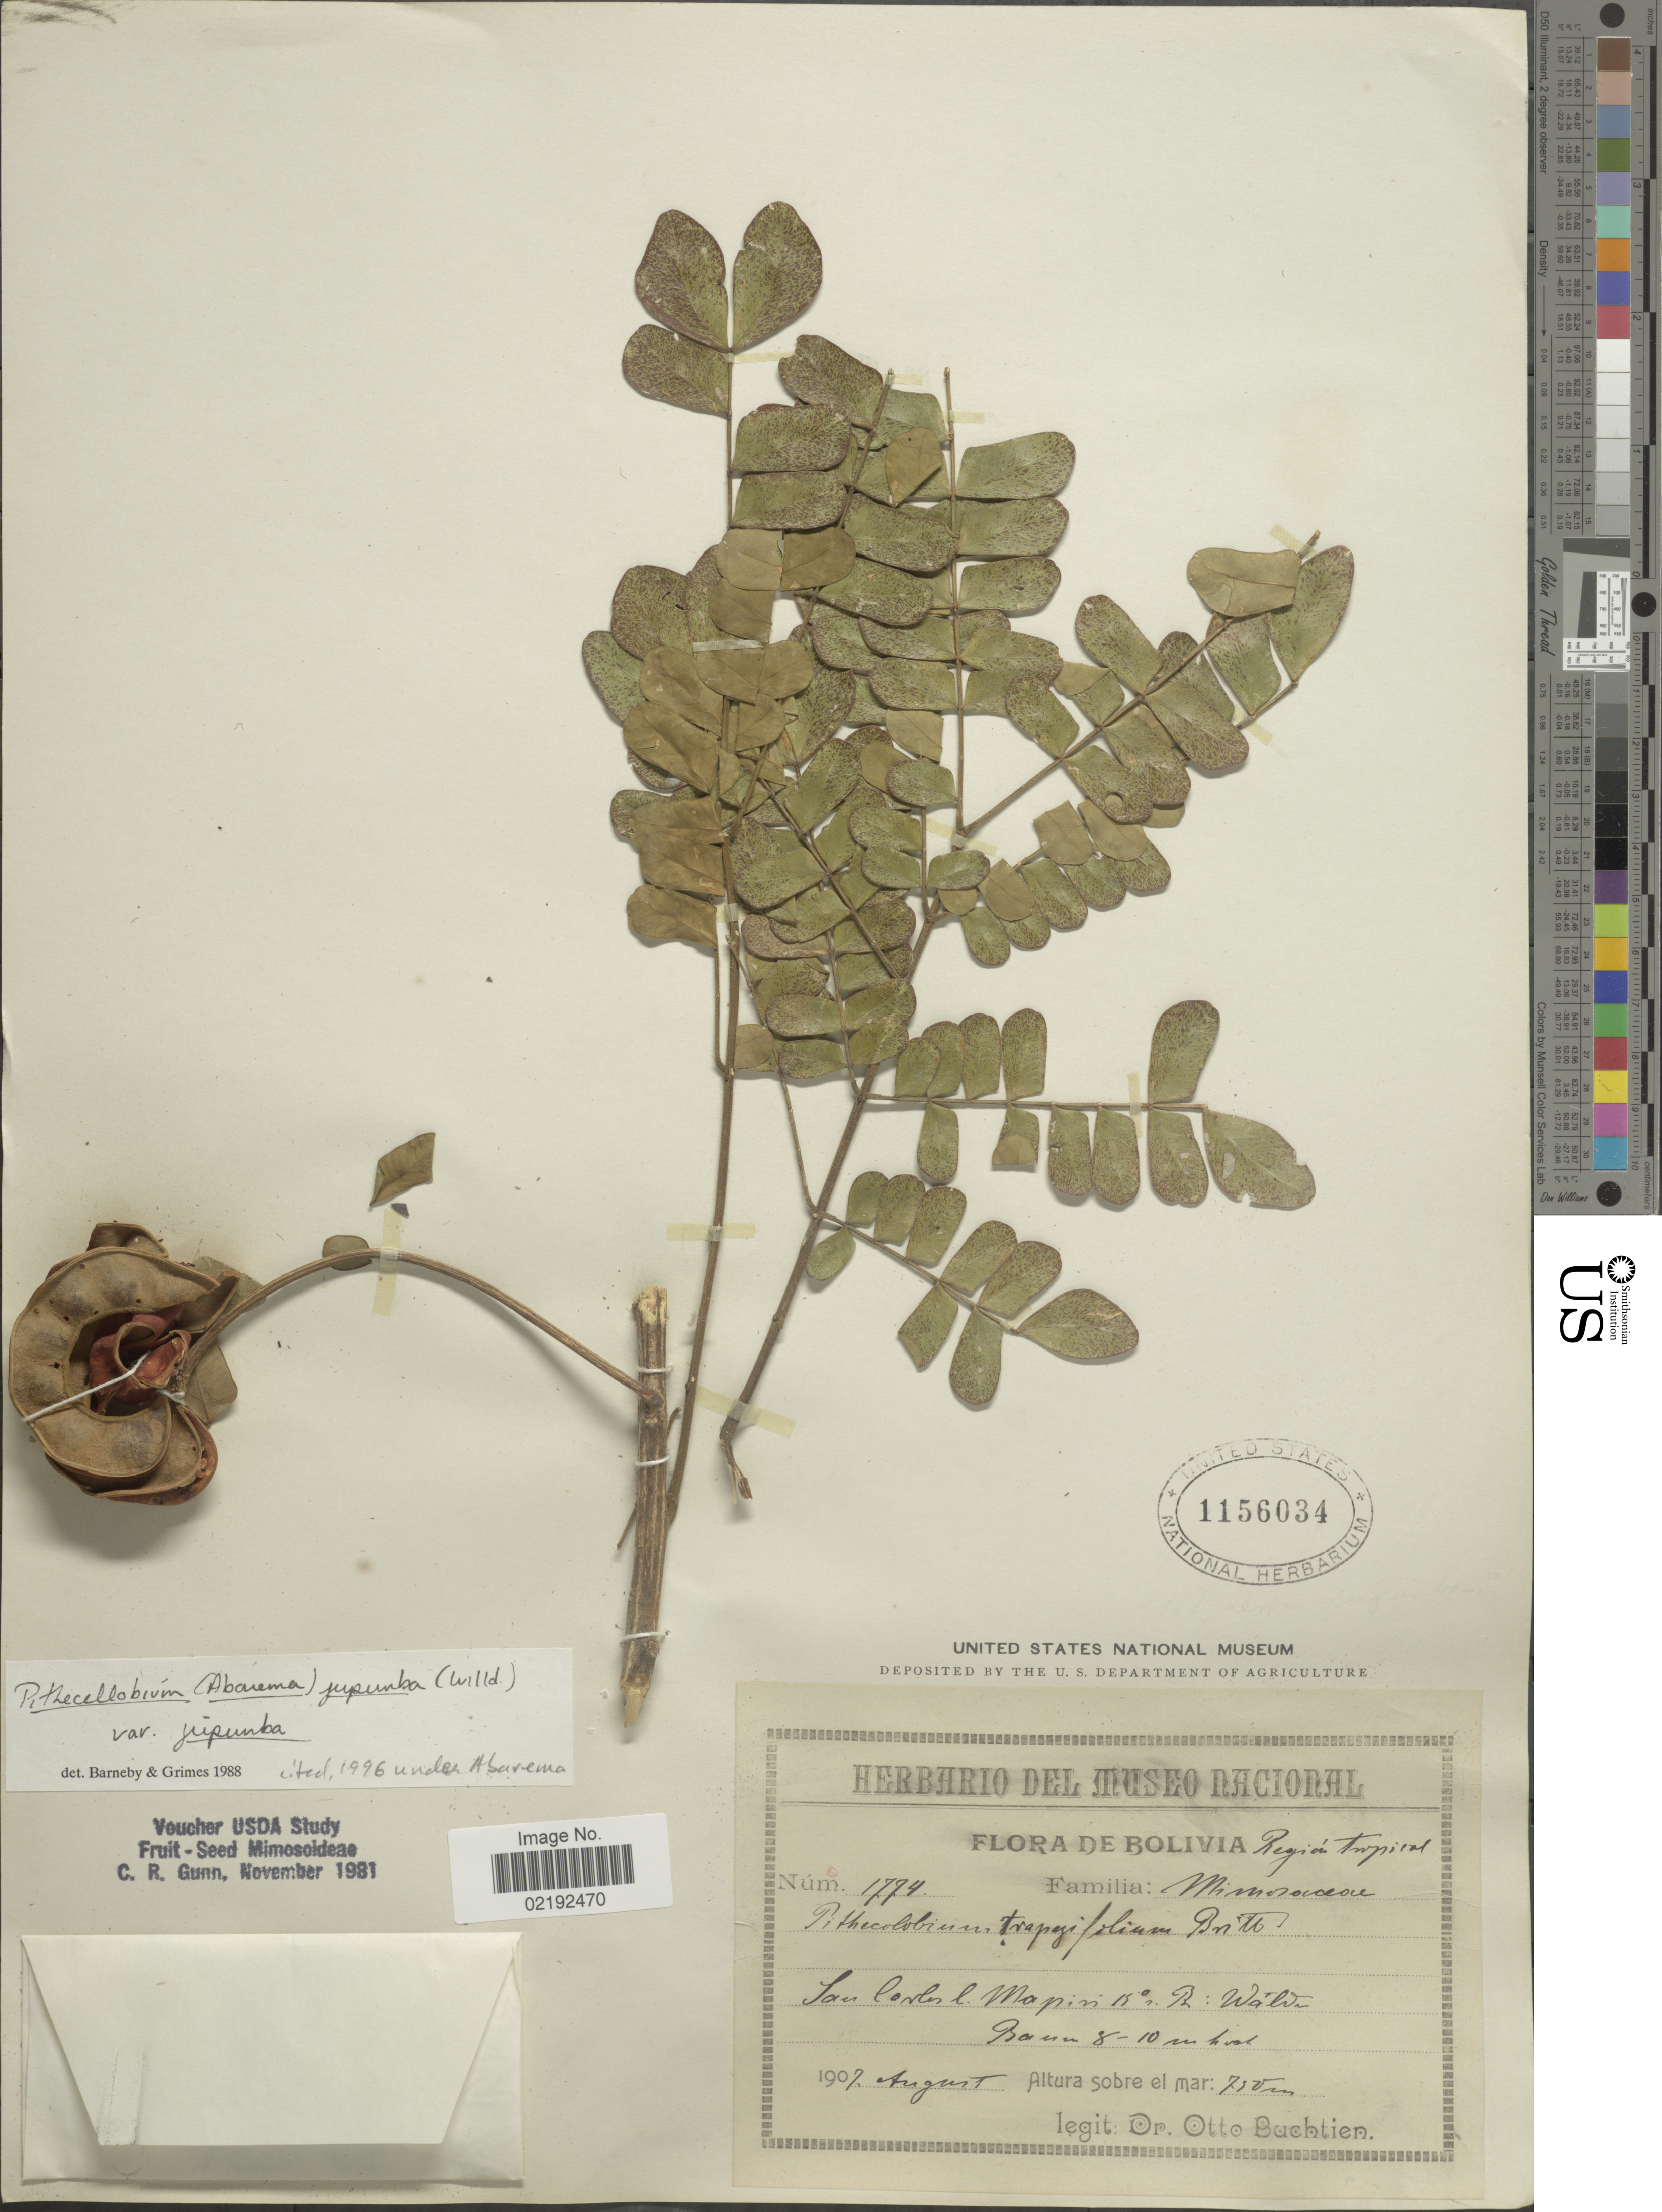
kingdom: Plantae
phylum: Tracheophyta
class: Magnoliopsida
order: Fabales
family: Fabaceae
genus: Abarema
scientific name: Abarema jupunba var. jupunba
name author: (Willd.) Britton & Killip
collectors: O. Buchtien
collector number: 1774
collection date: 1907-08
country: Bolivia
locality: San Carlos l. Mapiri 15° s. Br.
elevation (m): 750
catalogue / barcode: US 1156034